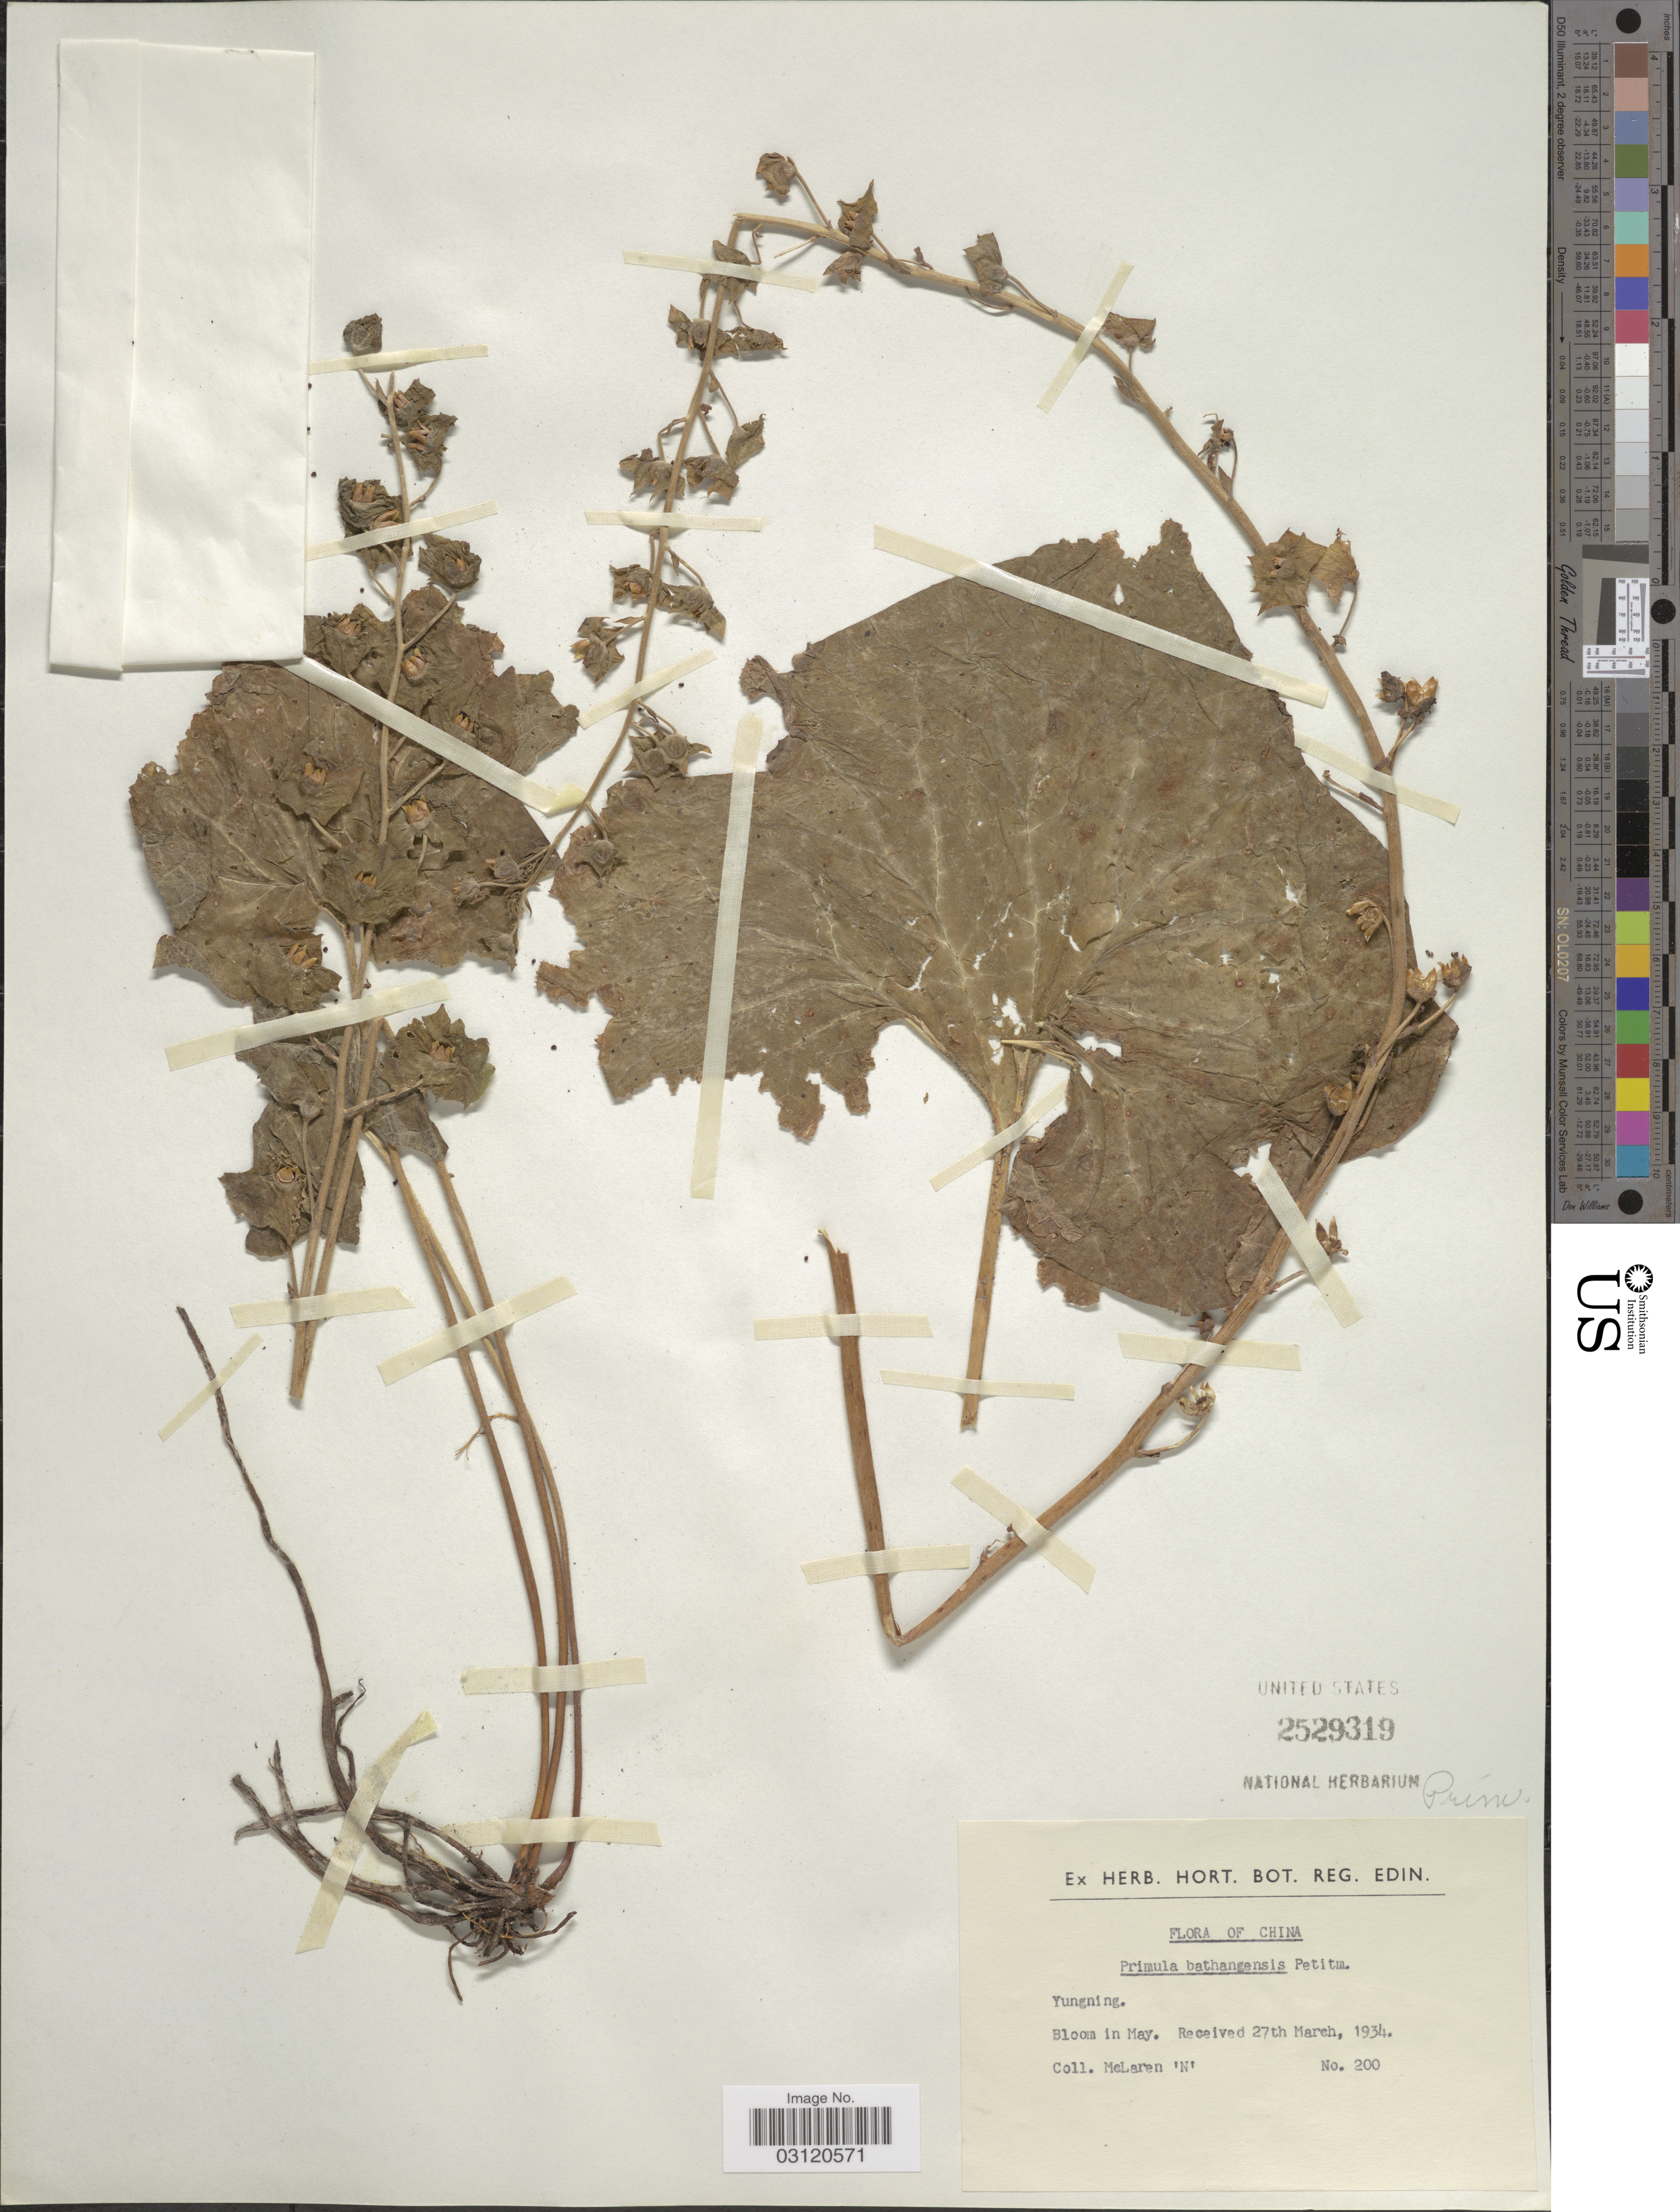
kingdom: Plantae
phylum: Tracheophyta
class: Magnoliopsida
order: Ericales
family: Primulaceae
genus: Primula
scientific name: Primula bathangensis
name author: Petitm.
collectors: McLaren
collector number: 200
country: China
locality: Yungning.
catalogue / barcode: US 2529319